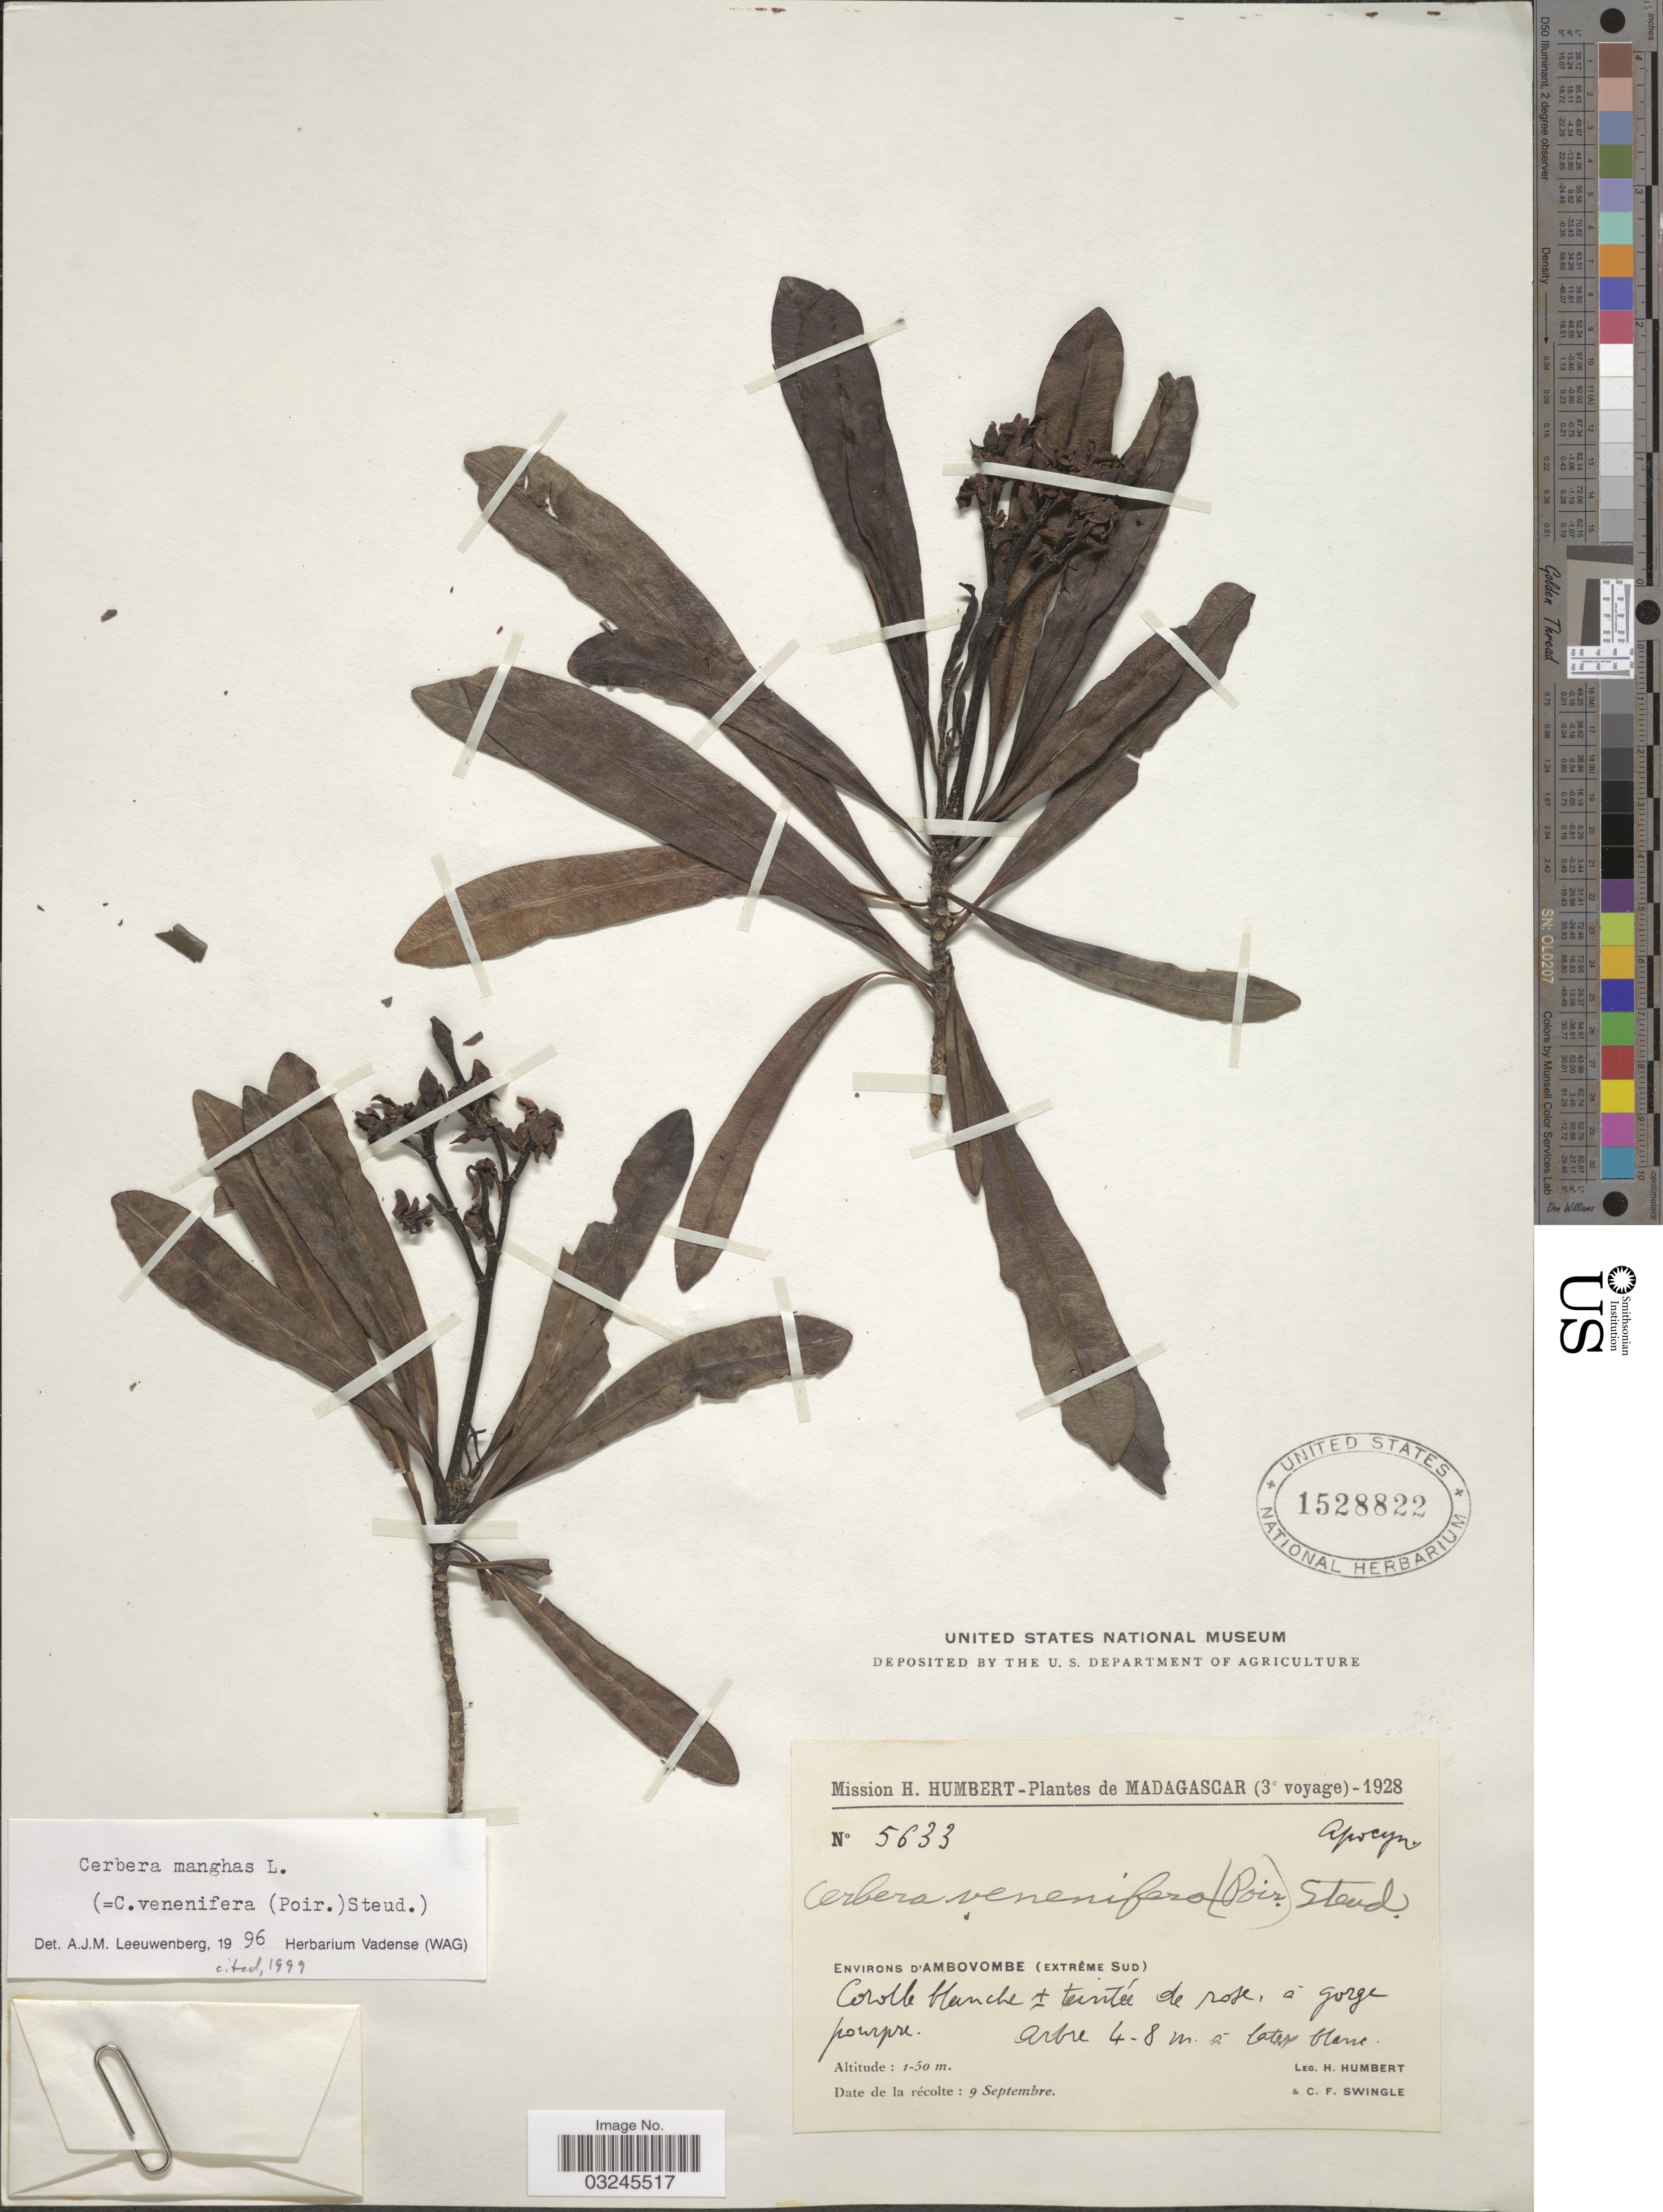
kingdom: Plantae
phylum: Tracheophyta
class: Magnoliopsida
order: Gentianales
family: Apocynaceae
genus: Cerbera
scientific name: Cerbera manghas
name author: L.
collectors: H. Humbert & C. Swingle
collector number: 5633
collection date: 1928-09-09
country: Madagascar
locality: Environs d'Ambovombe (extrême sud).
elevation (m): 1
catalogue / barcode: US 1528822